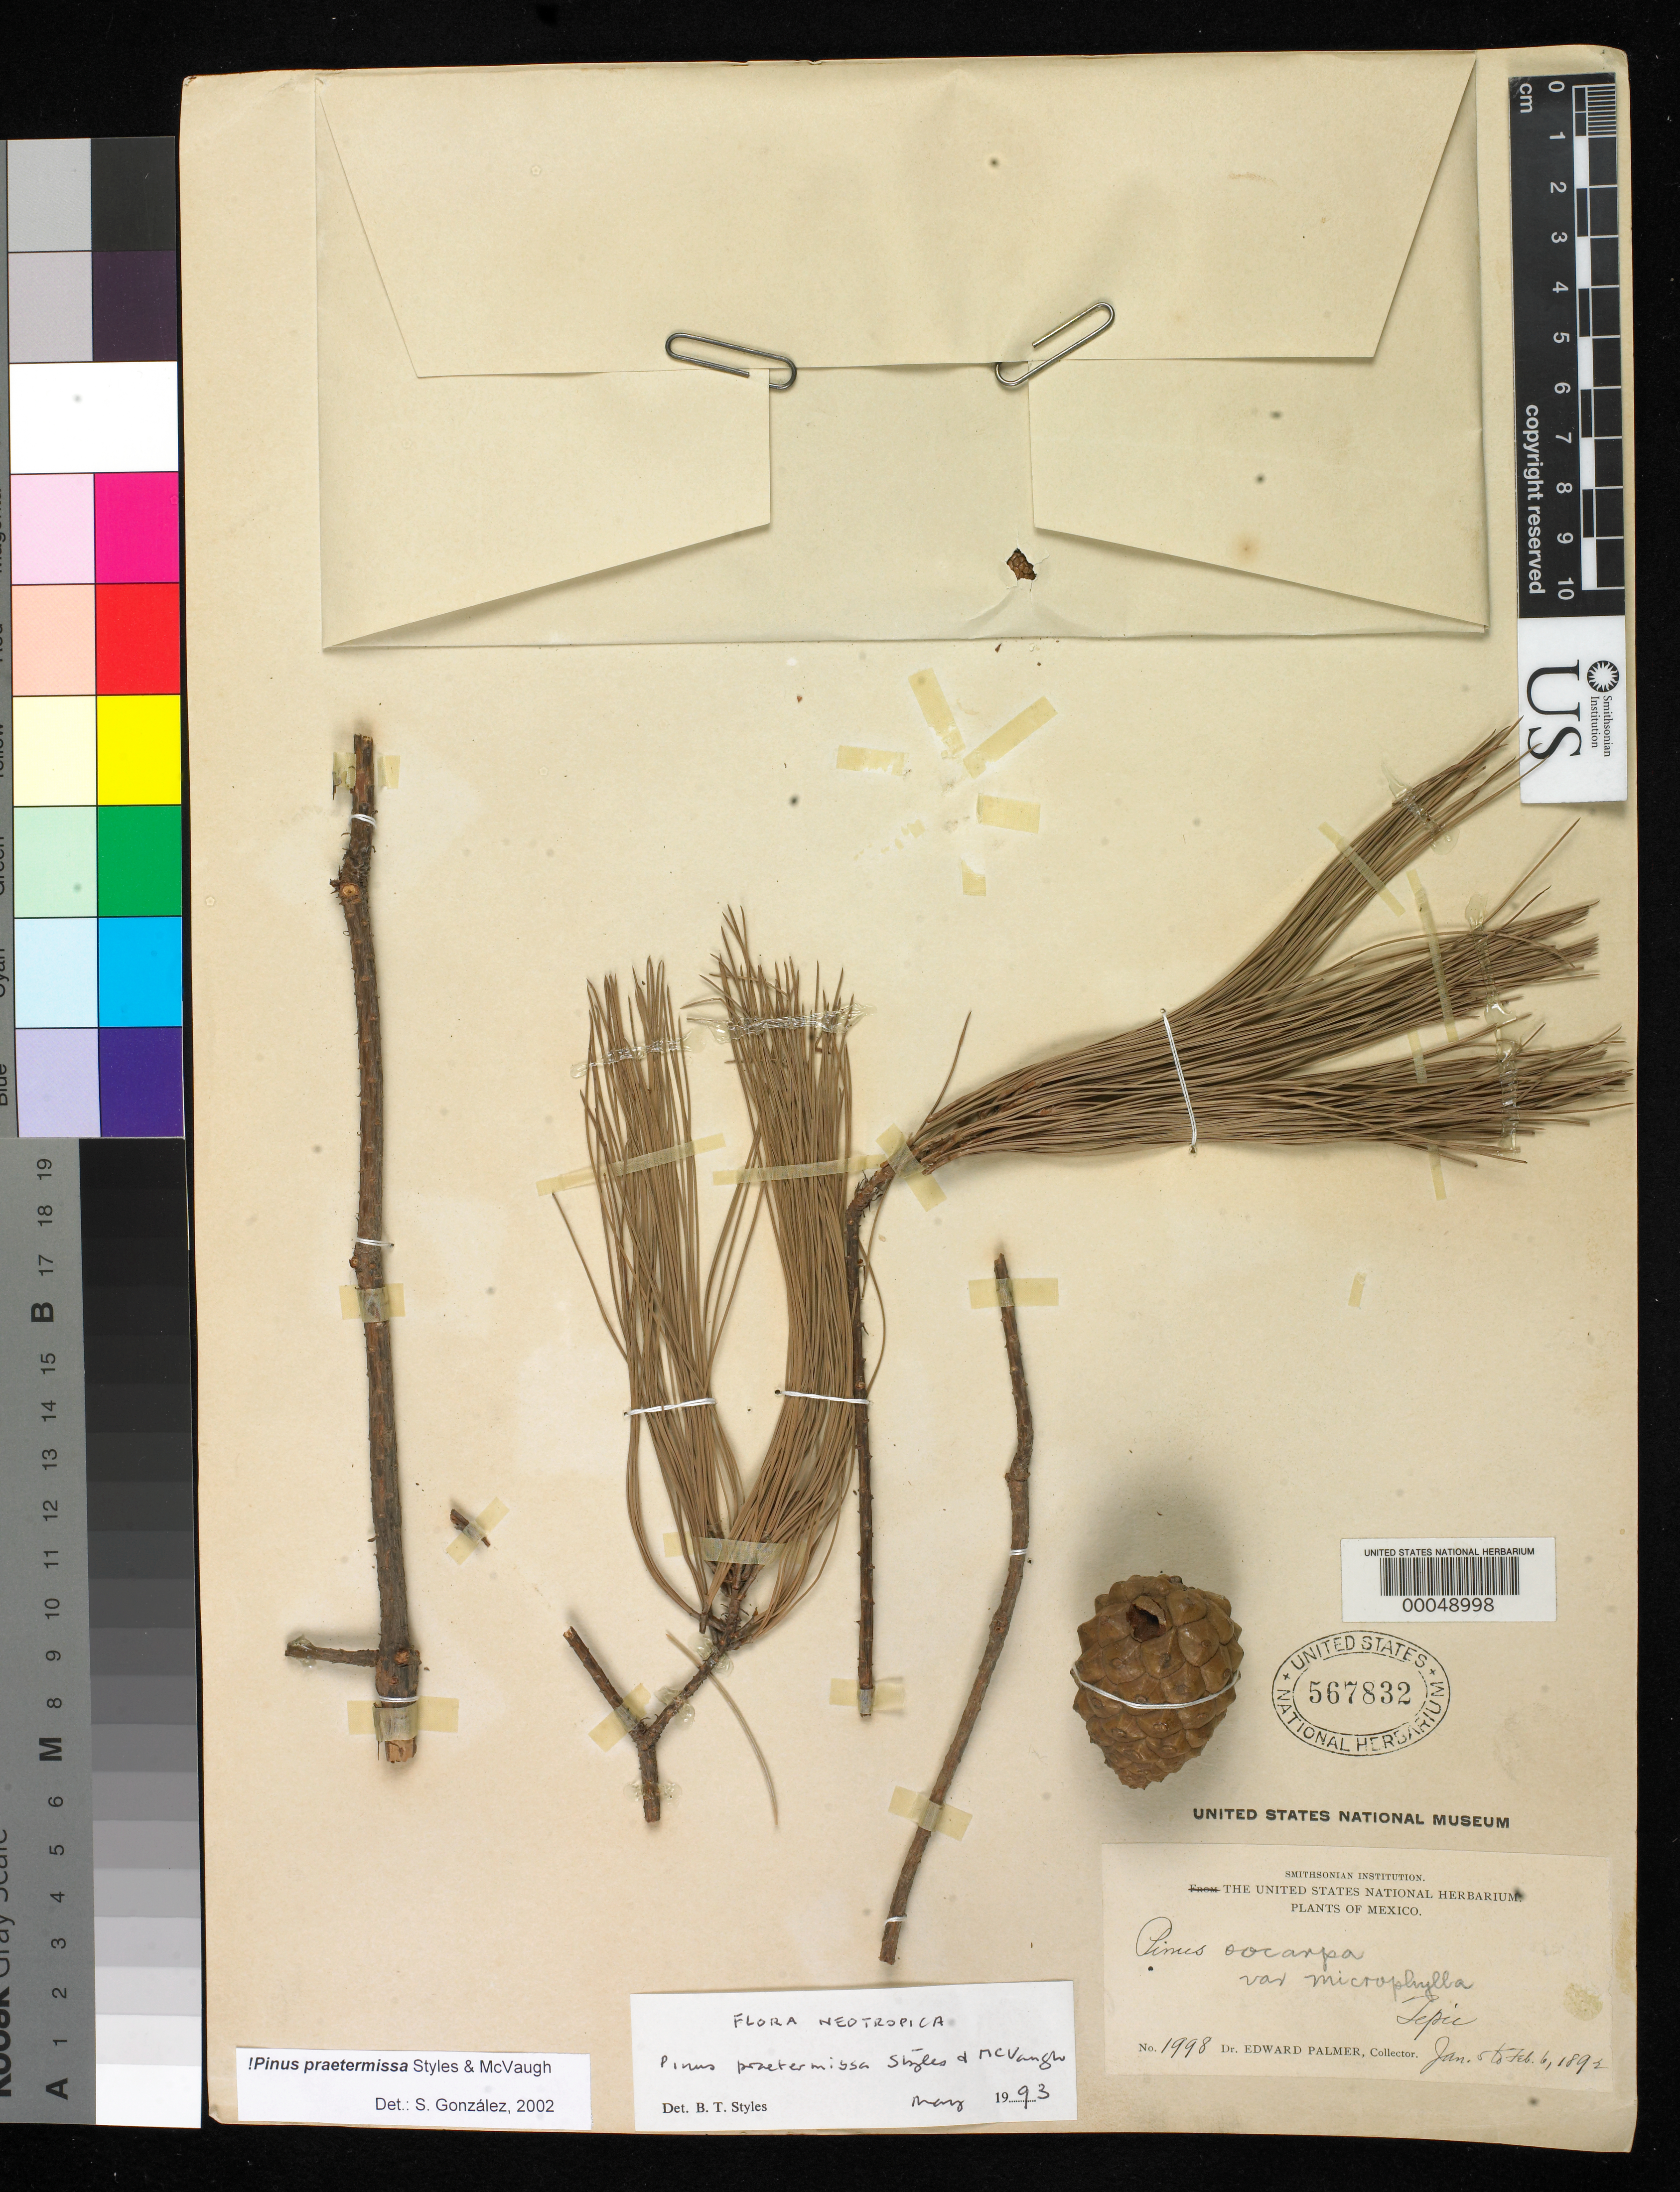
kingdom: Plantae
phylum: Tracheophyta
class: Pinopsida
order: Pinales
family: Pinaceae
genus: Pinus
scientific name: Pinus praetermissa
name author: Styles & McVaugh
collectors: E. Palmer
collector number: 1998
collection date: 1892-01-05/1892-02-06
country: Mexico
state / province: Nayarit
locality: Tepic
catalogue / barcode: US 567832